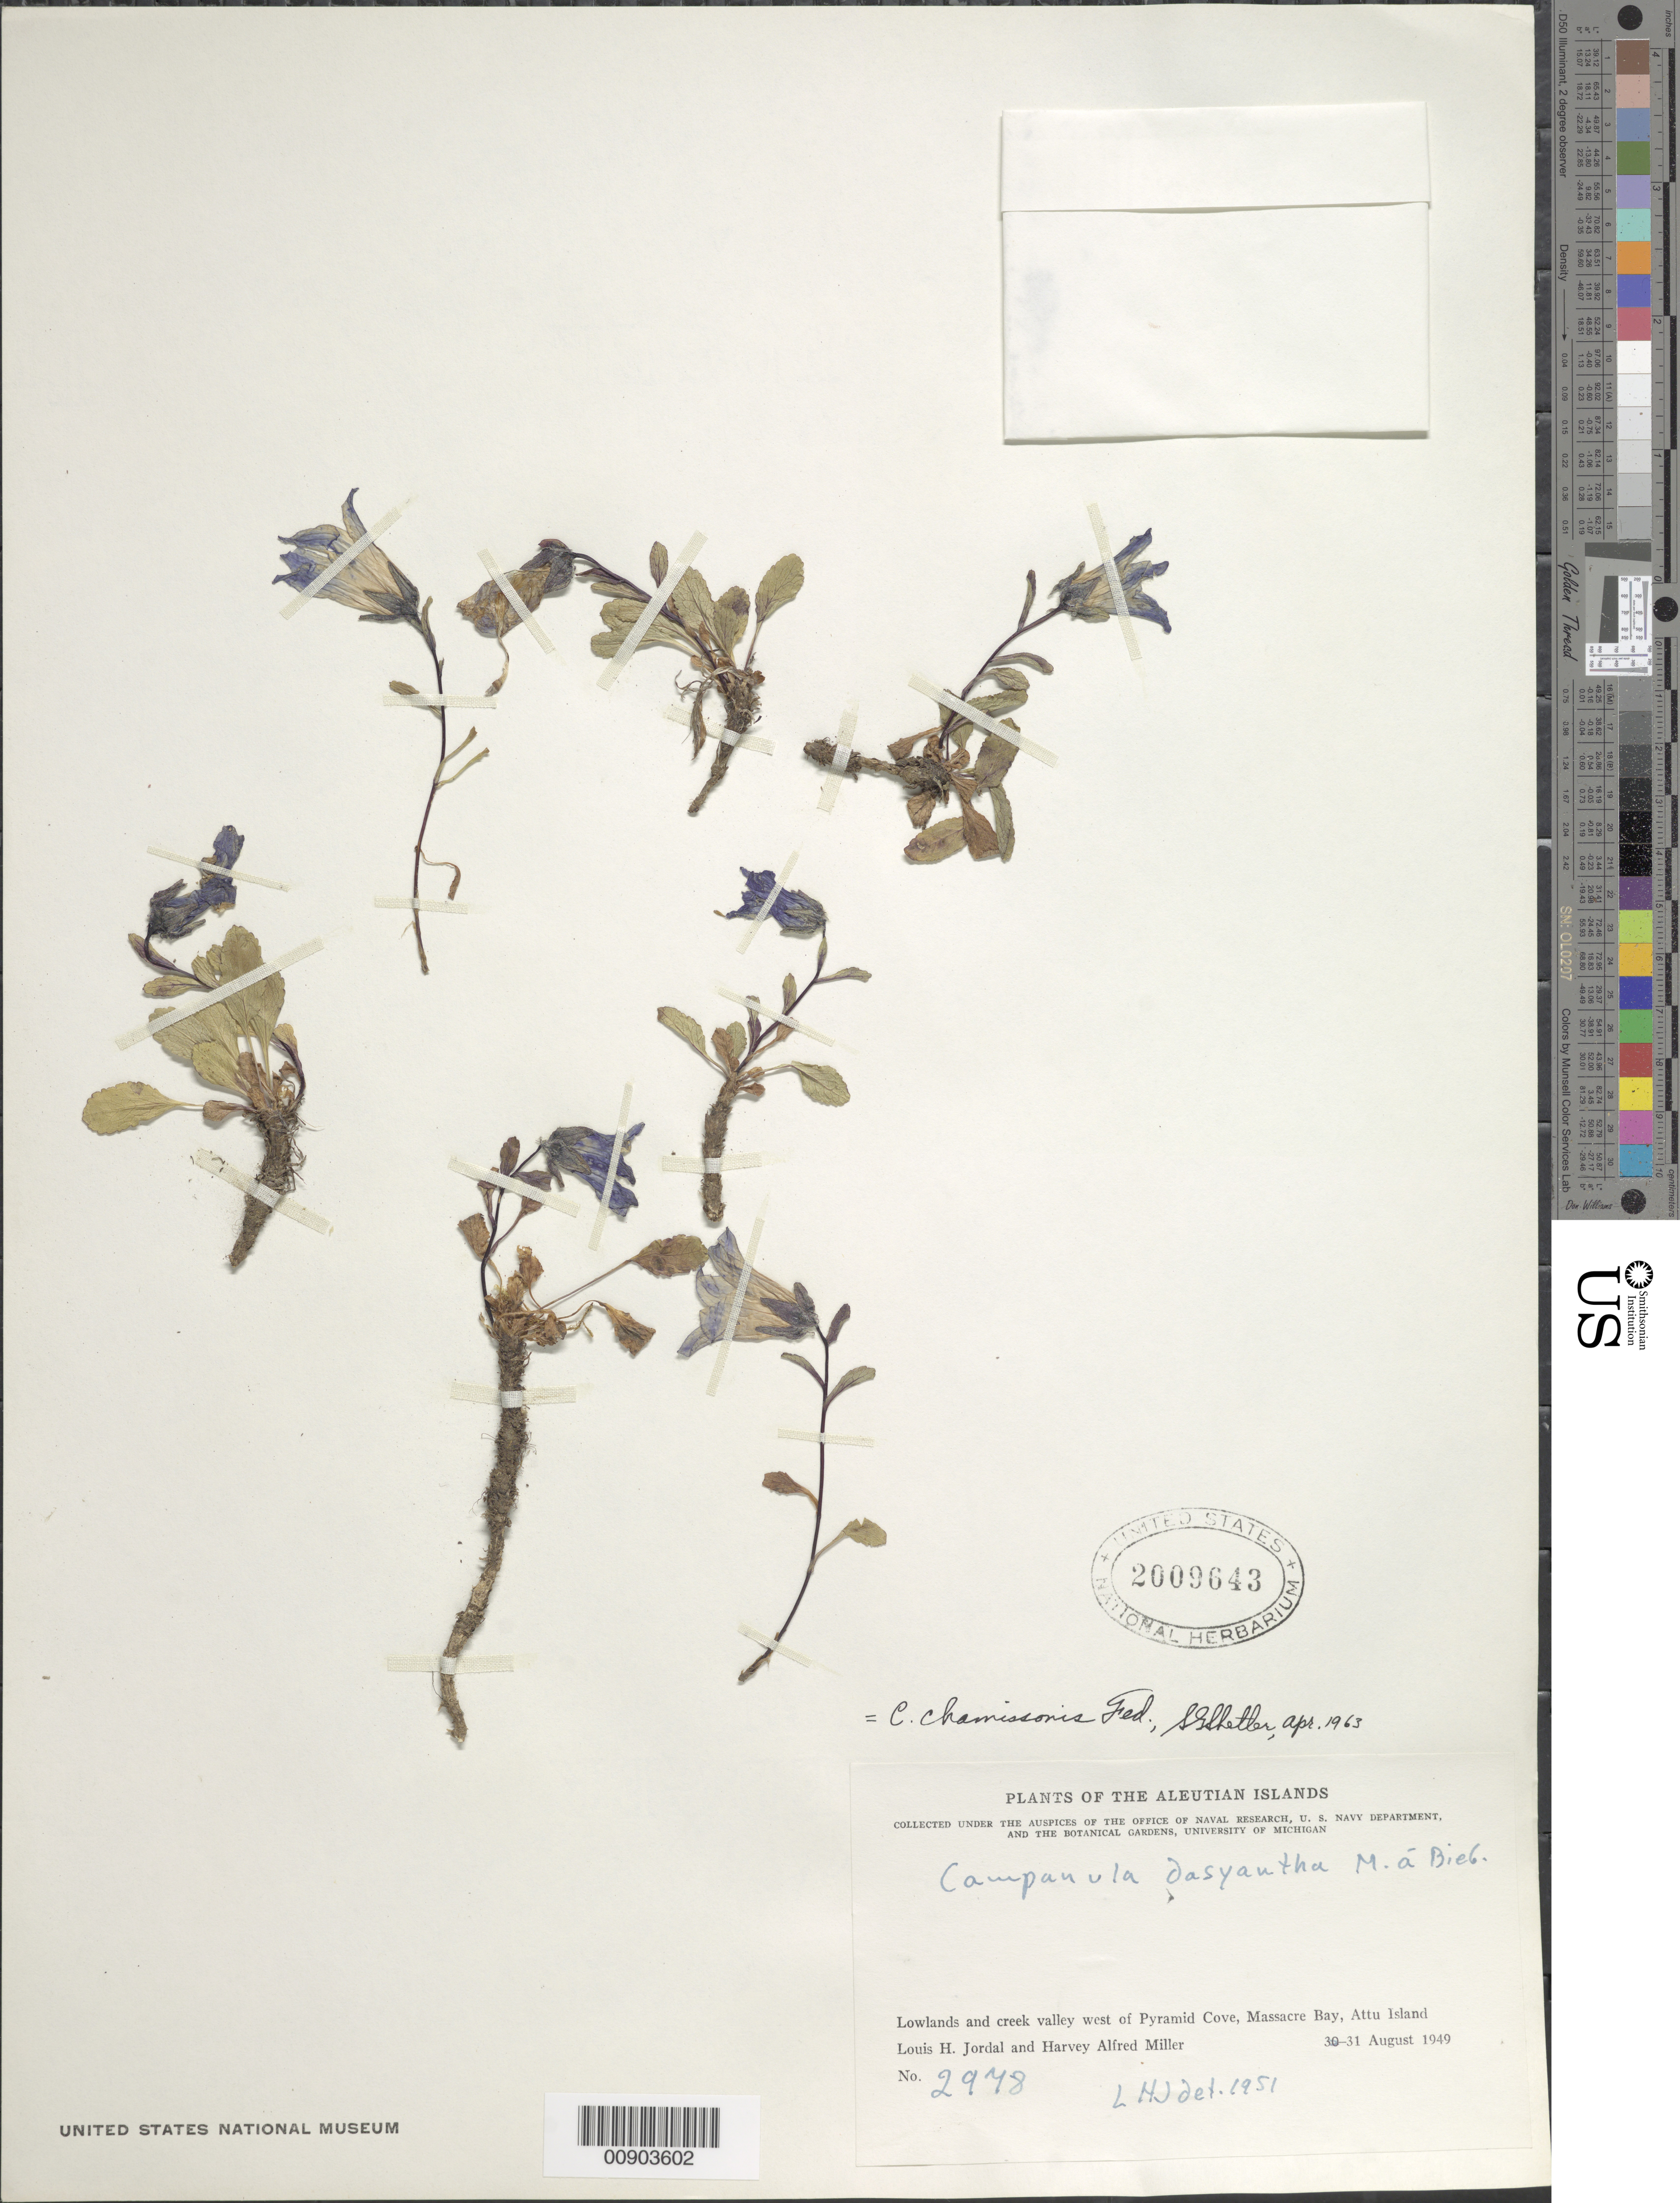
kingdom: Plantae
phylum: Tracheophyta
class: Magnoliopsida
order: Asterales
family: Campanulaceae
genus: Campanula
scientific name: Campanula chamissonis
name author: Fedorov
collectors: L. Jordal & H. A. Miller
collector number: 2978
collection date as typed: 31 Aug 1949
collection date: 1949-08-31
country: United States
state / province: Alaska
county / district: Aleutians West Census Area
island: Attu Island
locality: Attu Island, Massacre Bay, w of Pyramid Cove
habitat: Lowlands and creek valley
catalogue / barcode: US 2009643